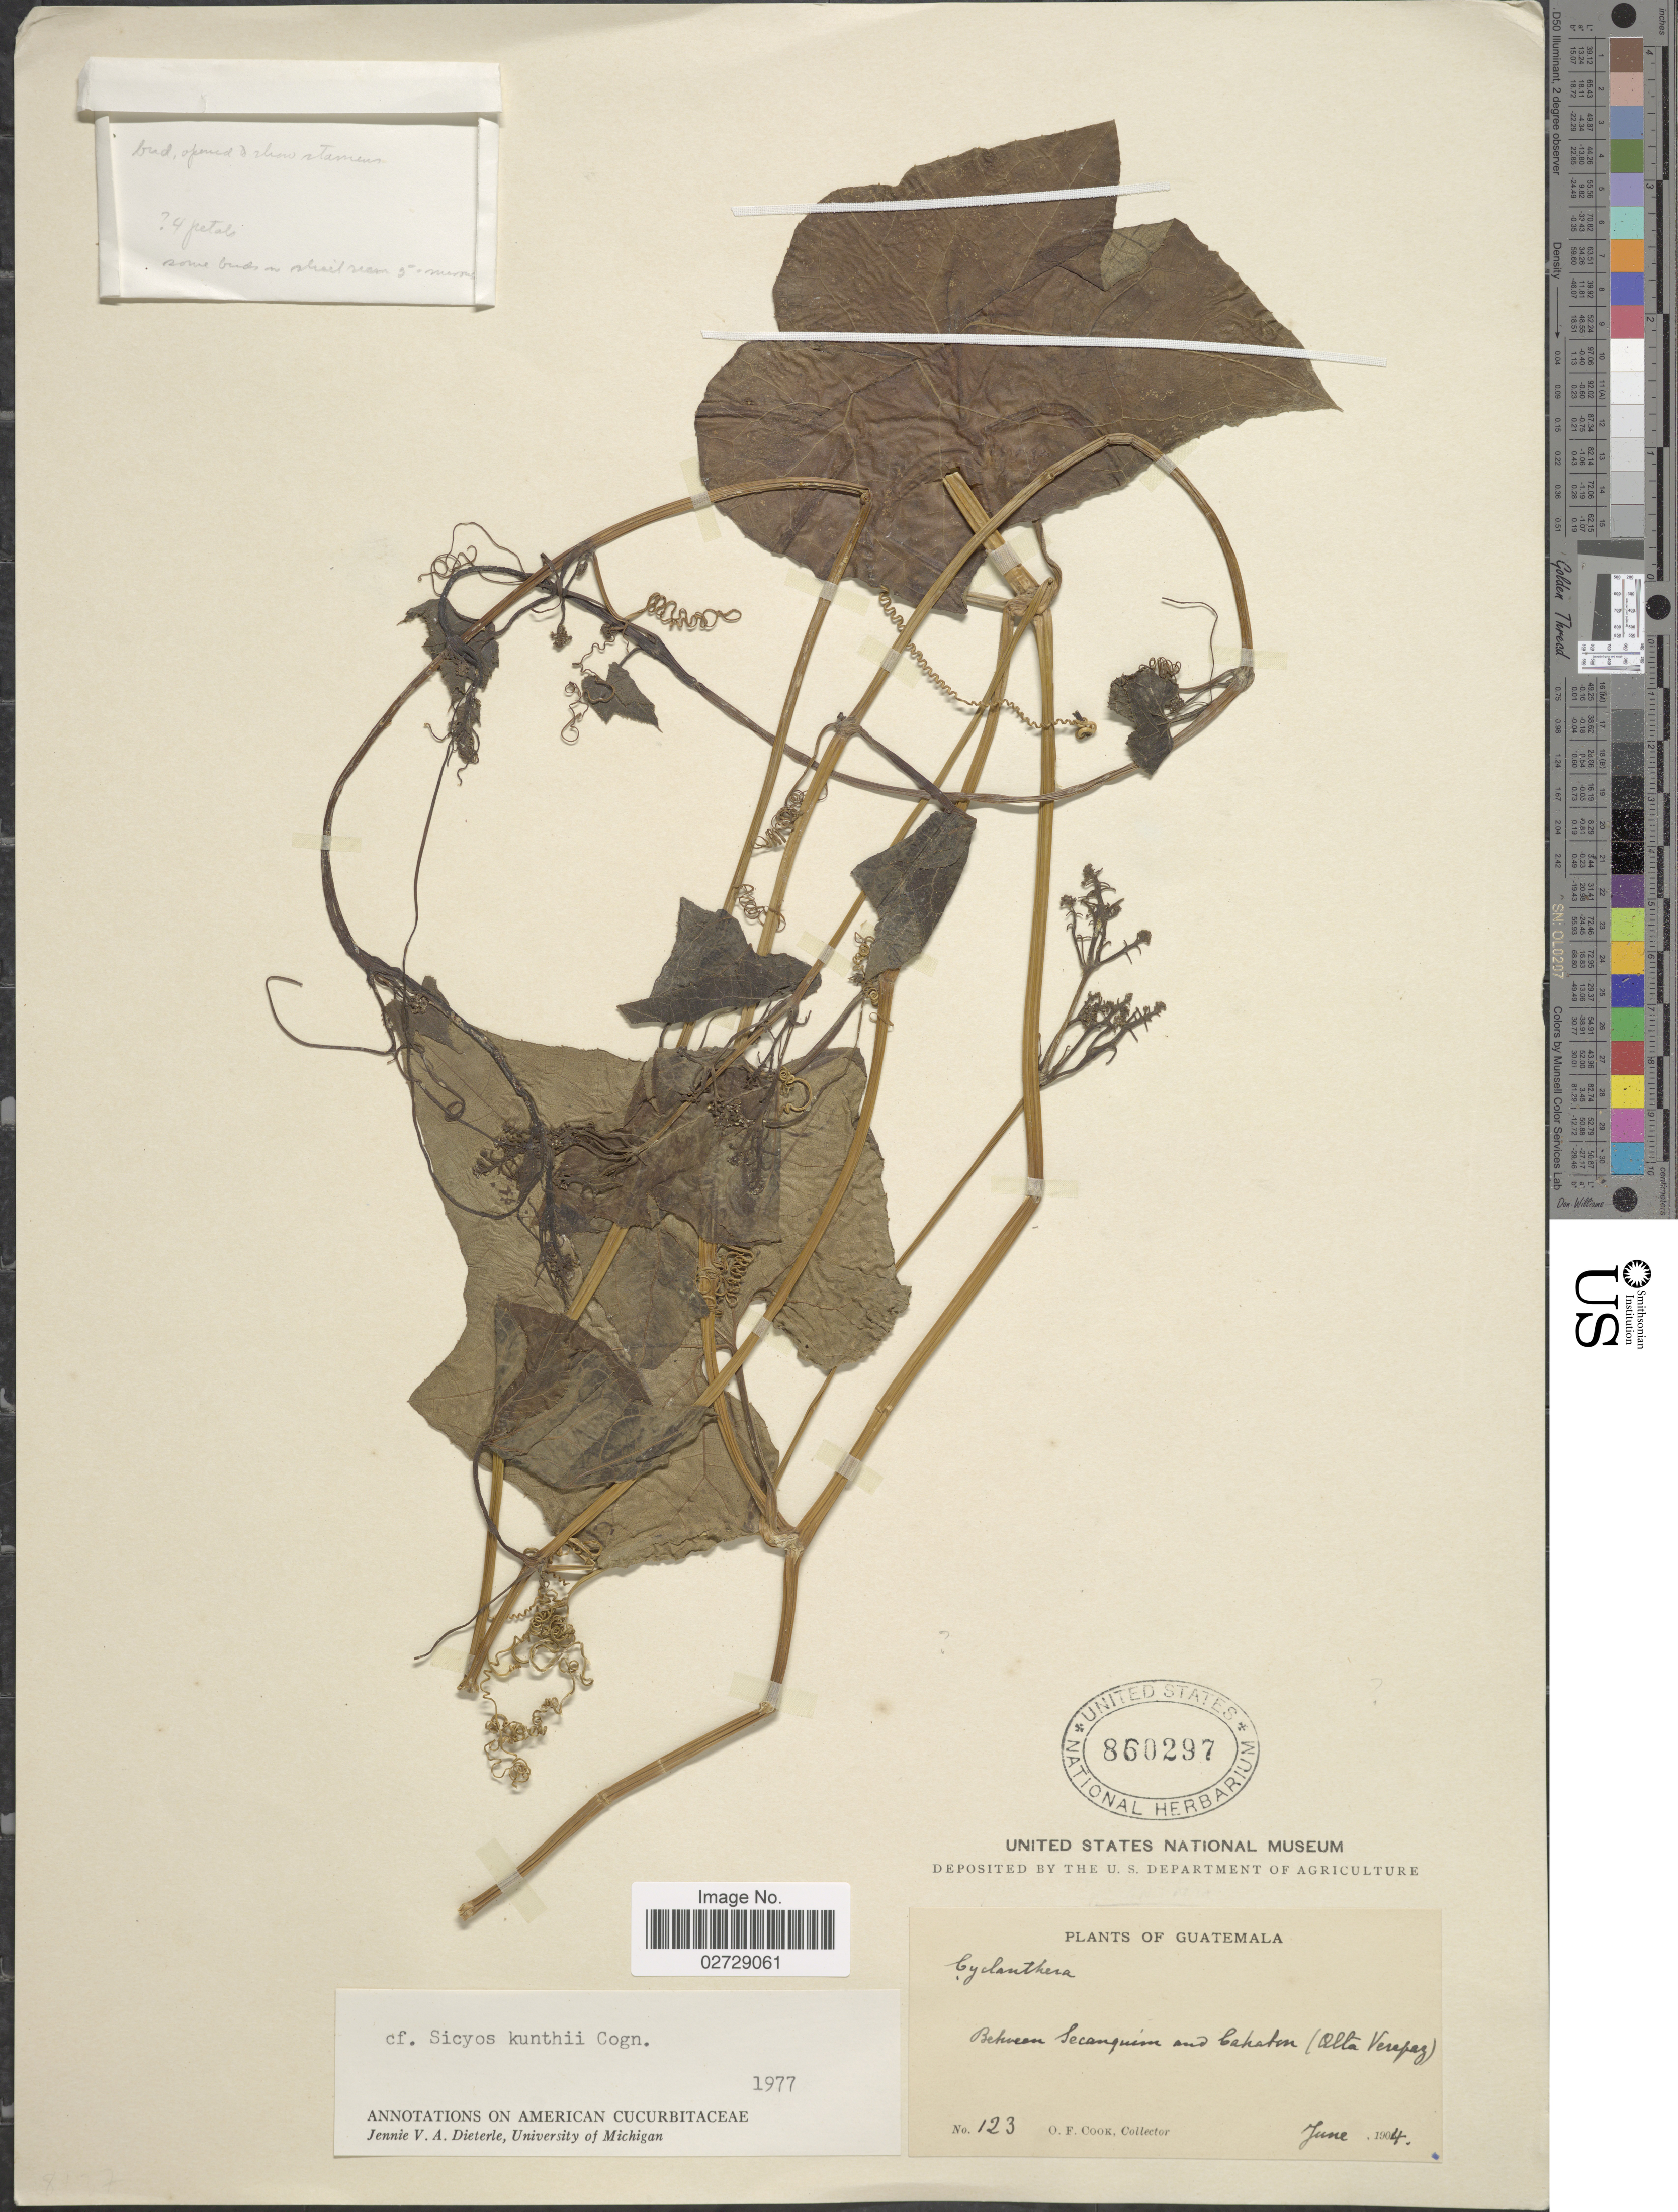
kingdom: Plantae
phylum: Tracheophyta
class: Magnoliopsida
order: Cucurbitales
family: Cucurbitaceae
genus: Sicyos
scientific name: Sicyos kunthii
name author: Cogn.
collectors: O. F. Cook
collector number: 123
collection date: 1904-06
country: Guatemala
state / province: Alta Verapaz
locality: Between Secanquim and Cahabon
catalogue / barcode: US 860297